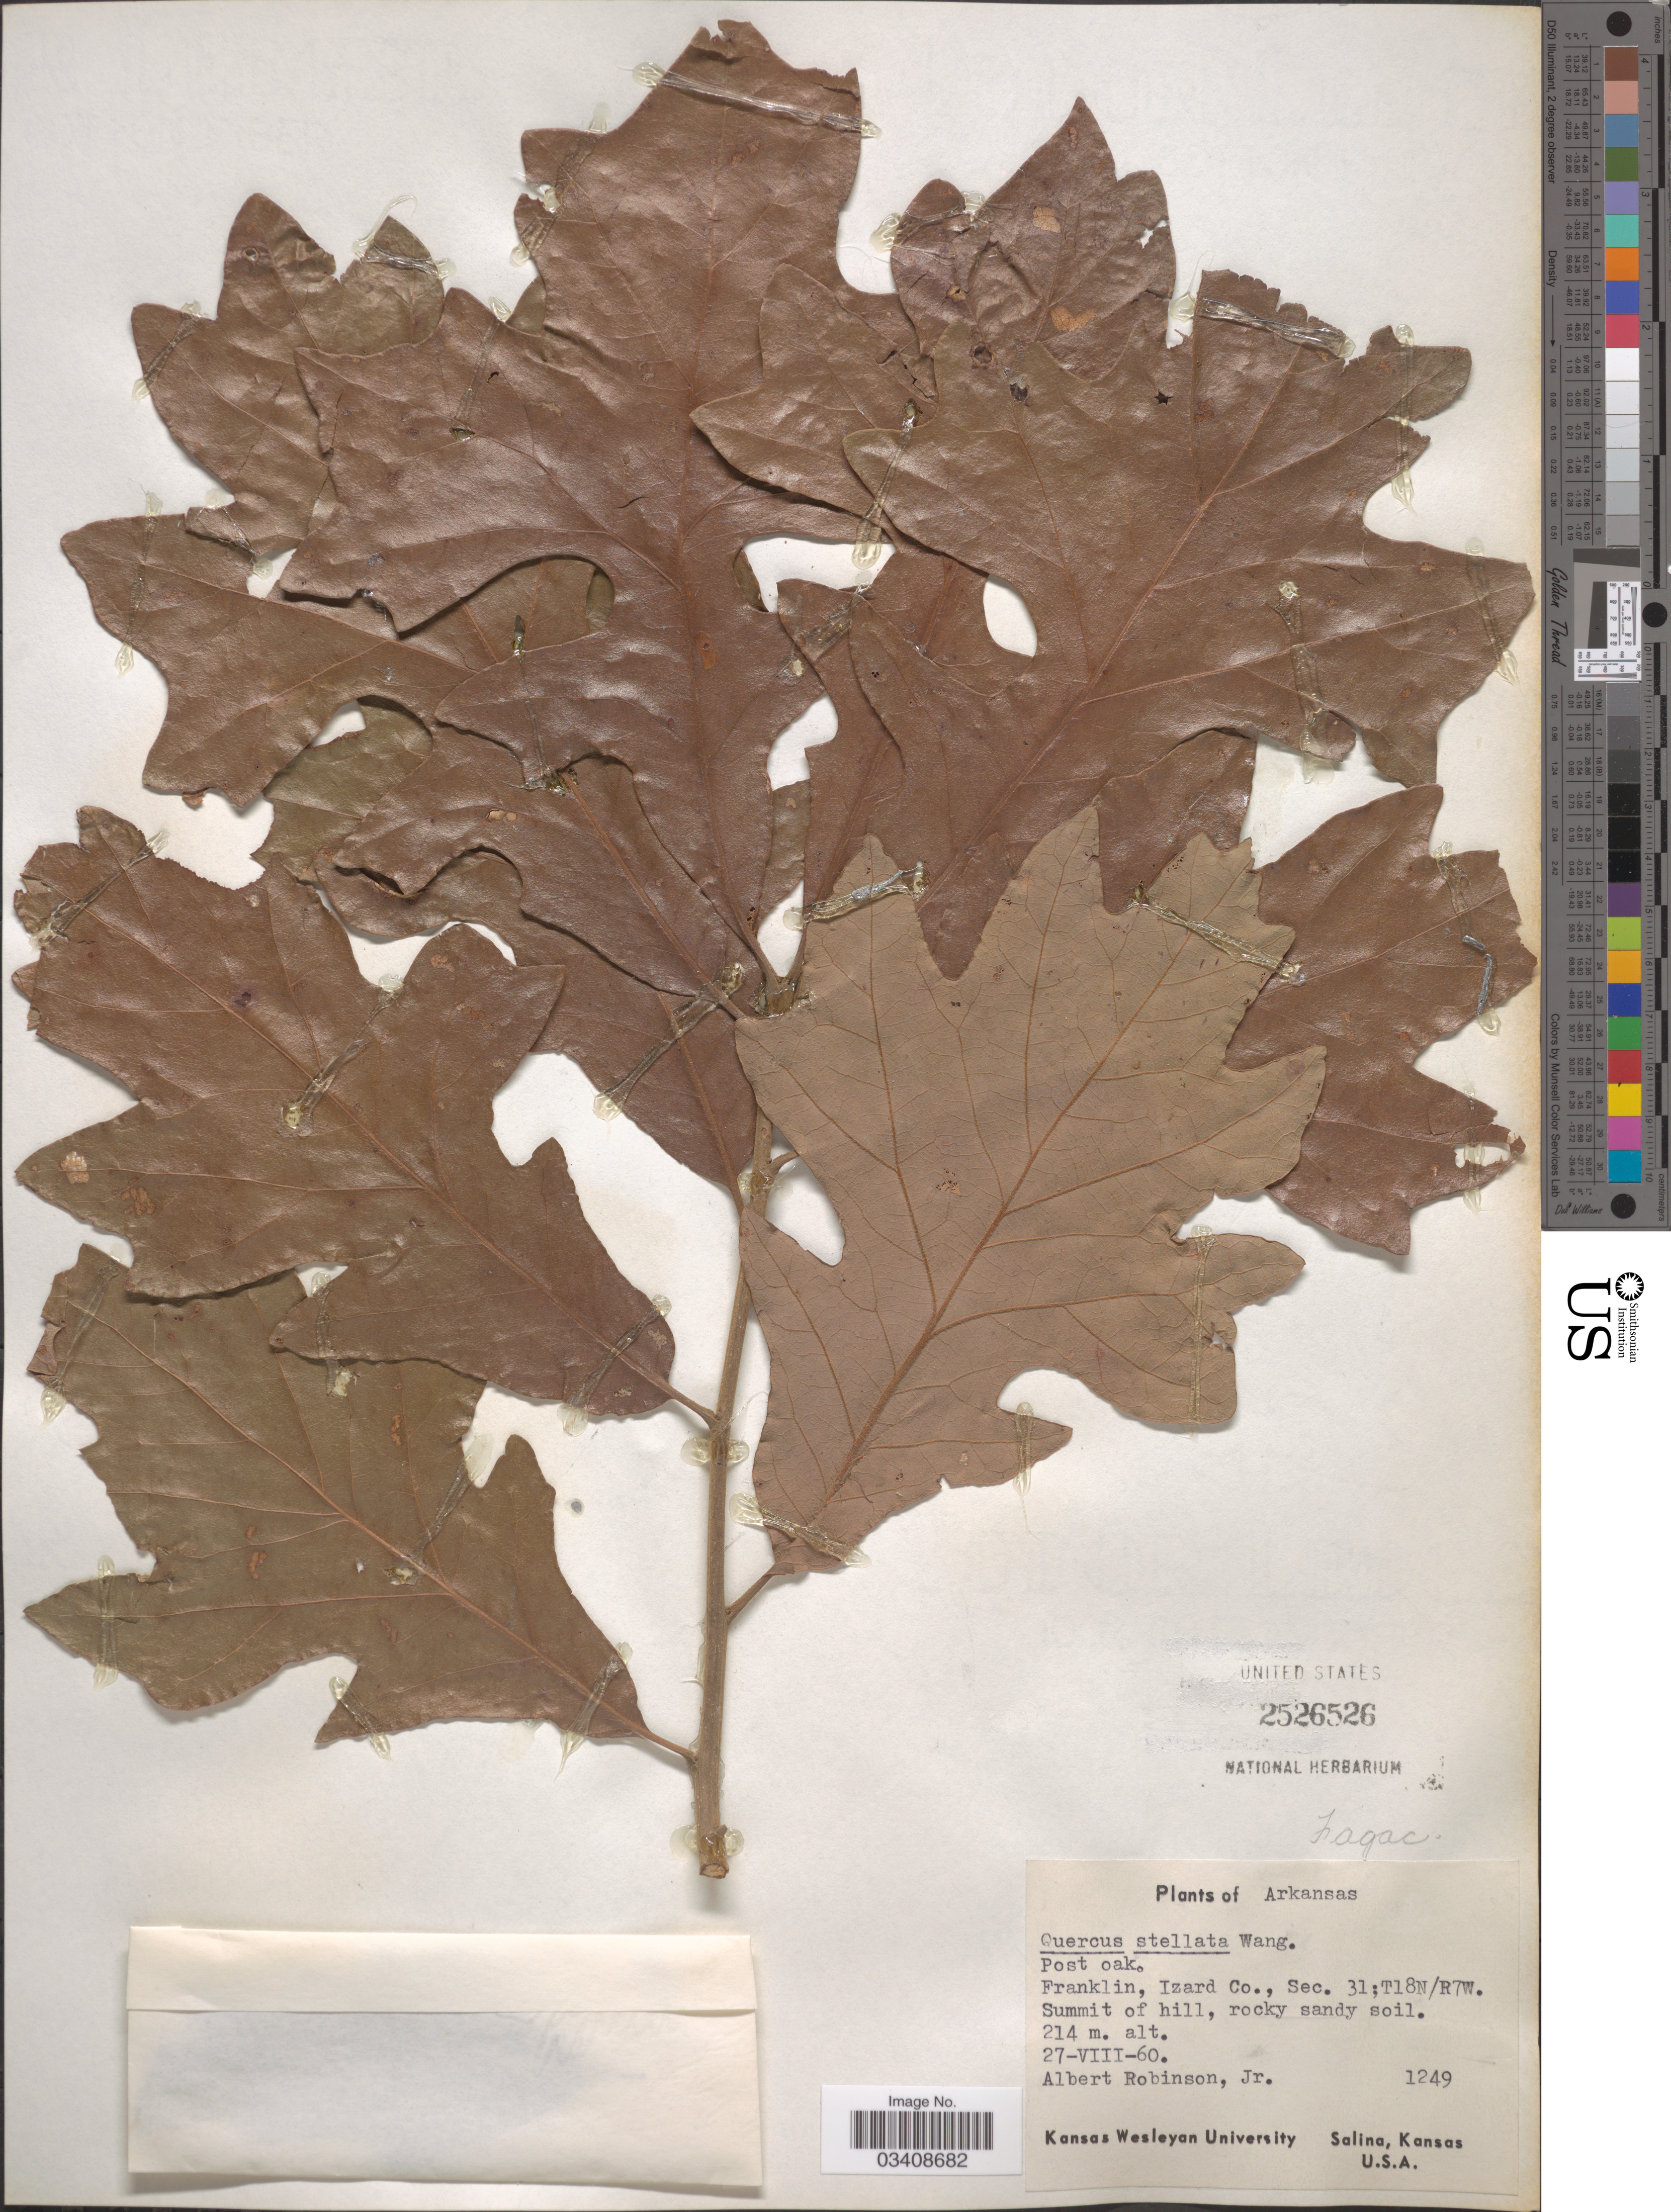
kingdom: Plantae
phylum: Tracheophyta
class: Magnoliopsida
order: Fagales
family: Fagaceae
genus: Quercus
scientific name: Quercus stellata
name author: Wangenh.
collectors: A. Robinson Jr.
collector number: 1249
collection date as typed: Transcribed d/m/y: 27/8/60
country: United States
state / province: Arkansas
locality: Franklin, Izard Co., Sec. 31; T18N/R7W.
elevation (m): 214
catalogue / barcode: US 2526526